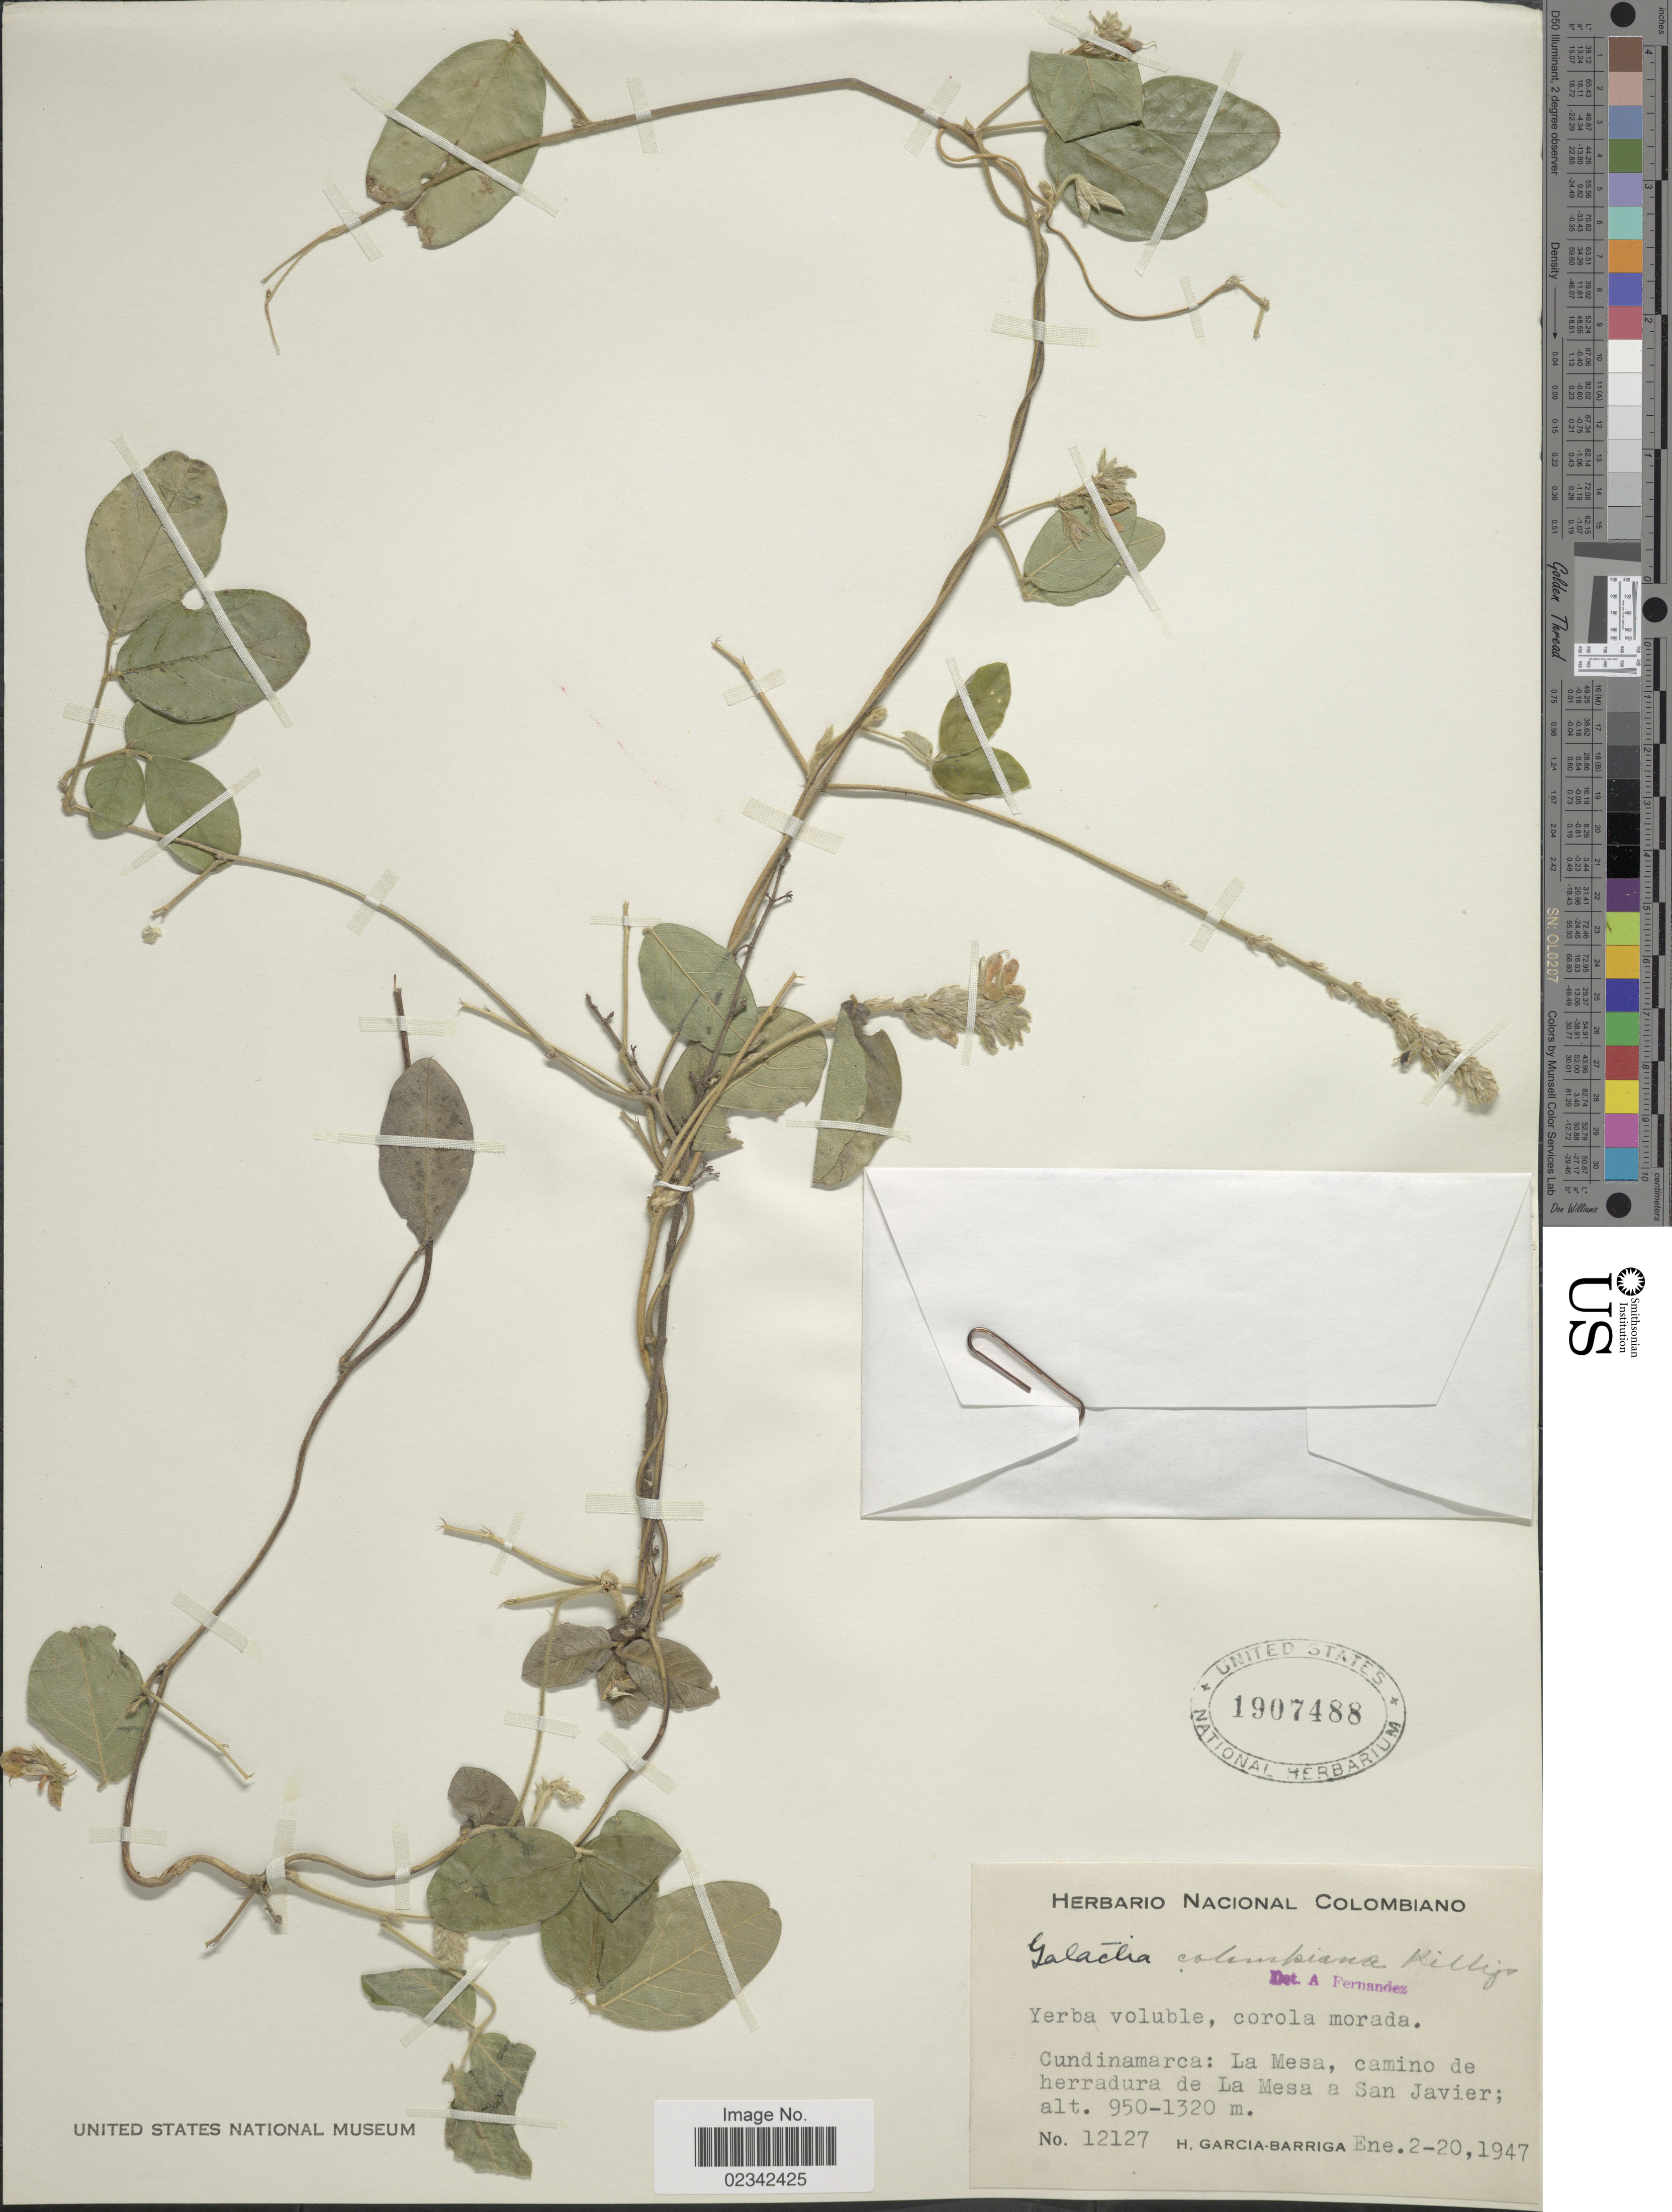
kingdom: Plantae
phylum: Tracheophyta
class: Magnoliopsida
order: Fabales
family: Fabaceae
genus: Galactia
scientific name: Galactia striata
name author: (Jacq.) Urb.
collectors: H. García Barriga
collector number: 12127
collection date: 1947-01-02/1947-01-20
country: Colombia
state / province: Cundinamarca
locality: La Mesa, camino de herradura de La Mesa a San Javier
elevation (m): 950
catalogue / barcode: US 1907488